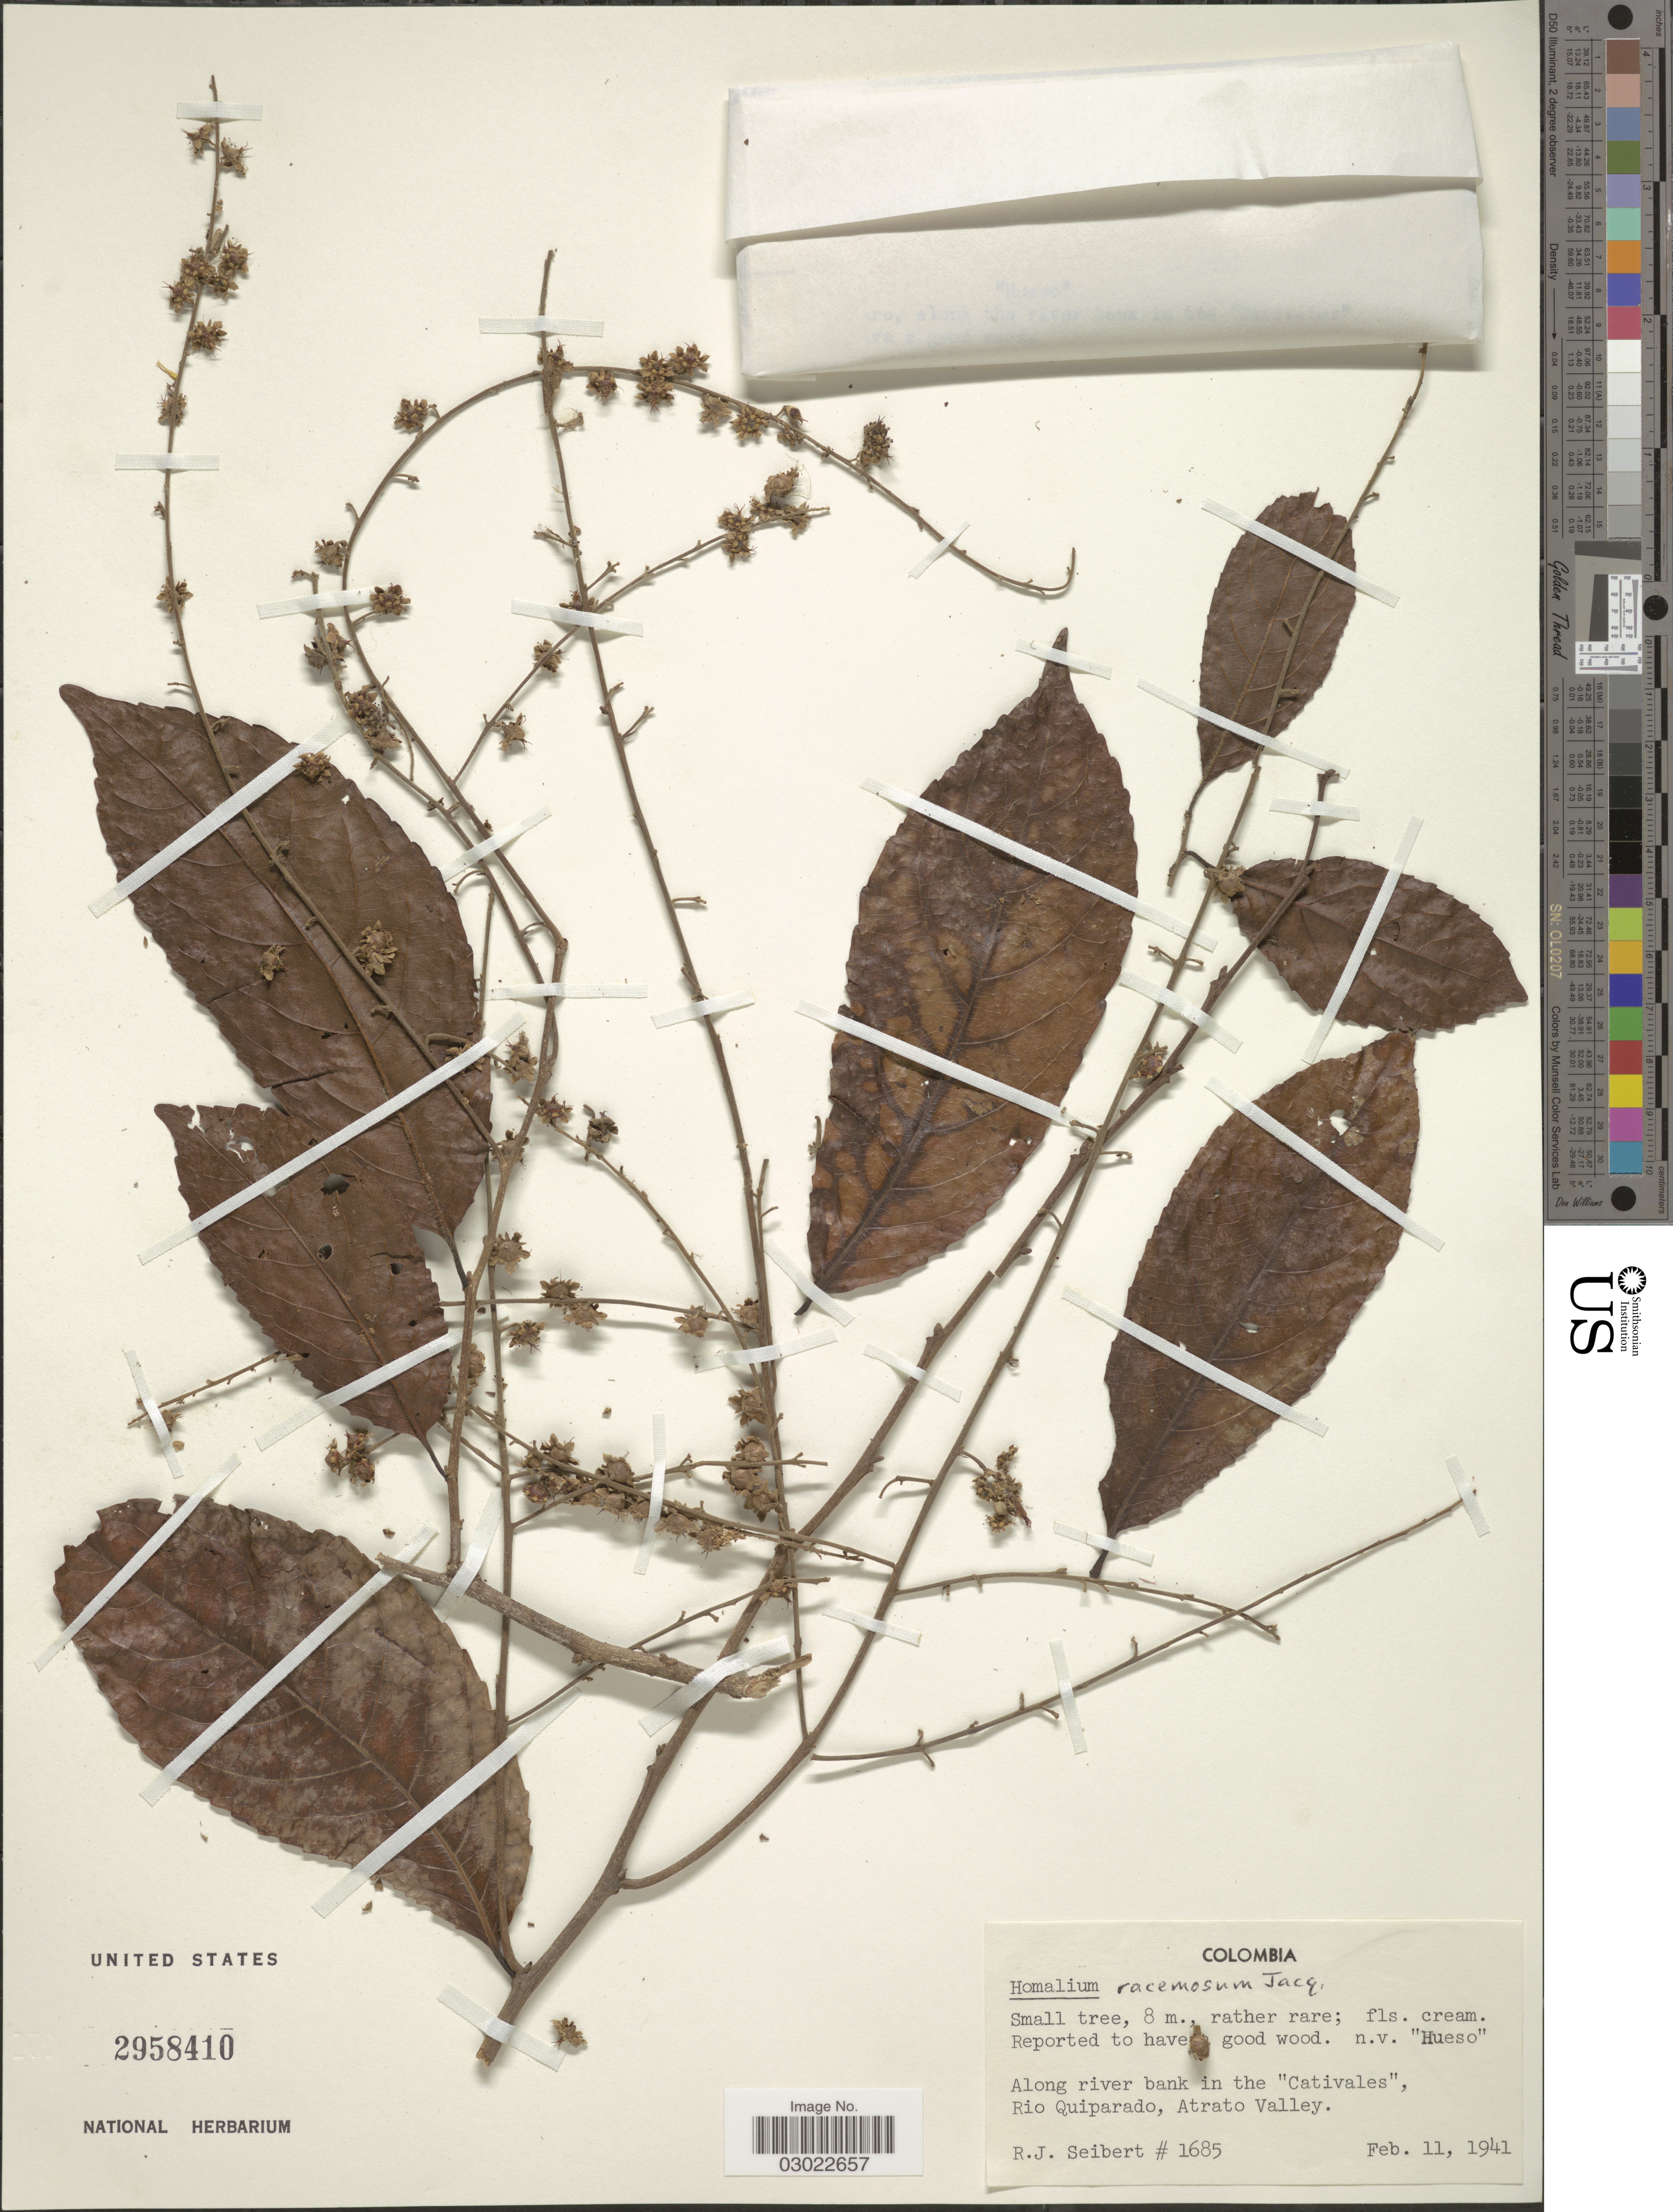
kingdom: Plantae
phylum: Tracheophyta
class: Magnoliopsida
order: Malpighiales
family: Salicaceae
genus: Homalium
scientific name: Homalium racemosum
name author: Jacq.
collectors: R. J. Seibert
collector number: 1685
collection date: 1941-02-11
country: Colombia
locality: Along river bank in the 'Cativales', Rio Quiparado, Atrato Quiprado, Atrato valley.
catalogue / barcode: US 2958410